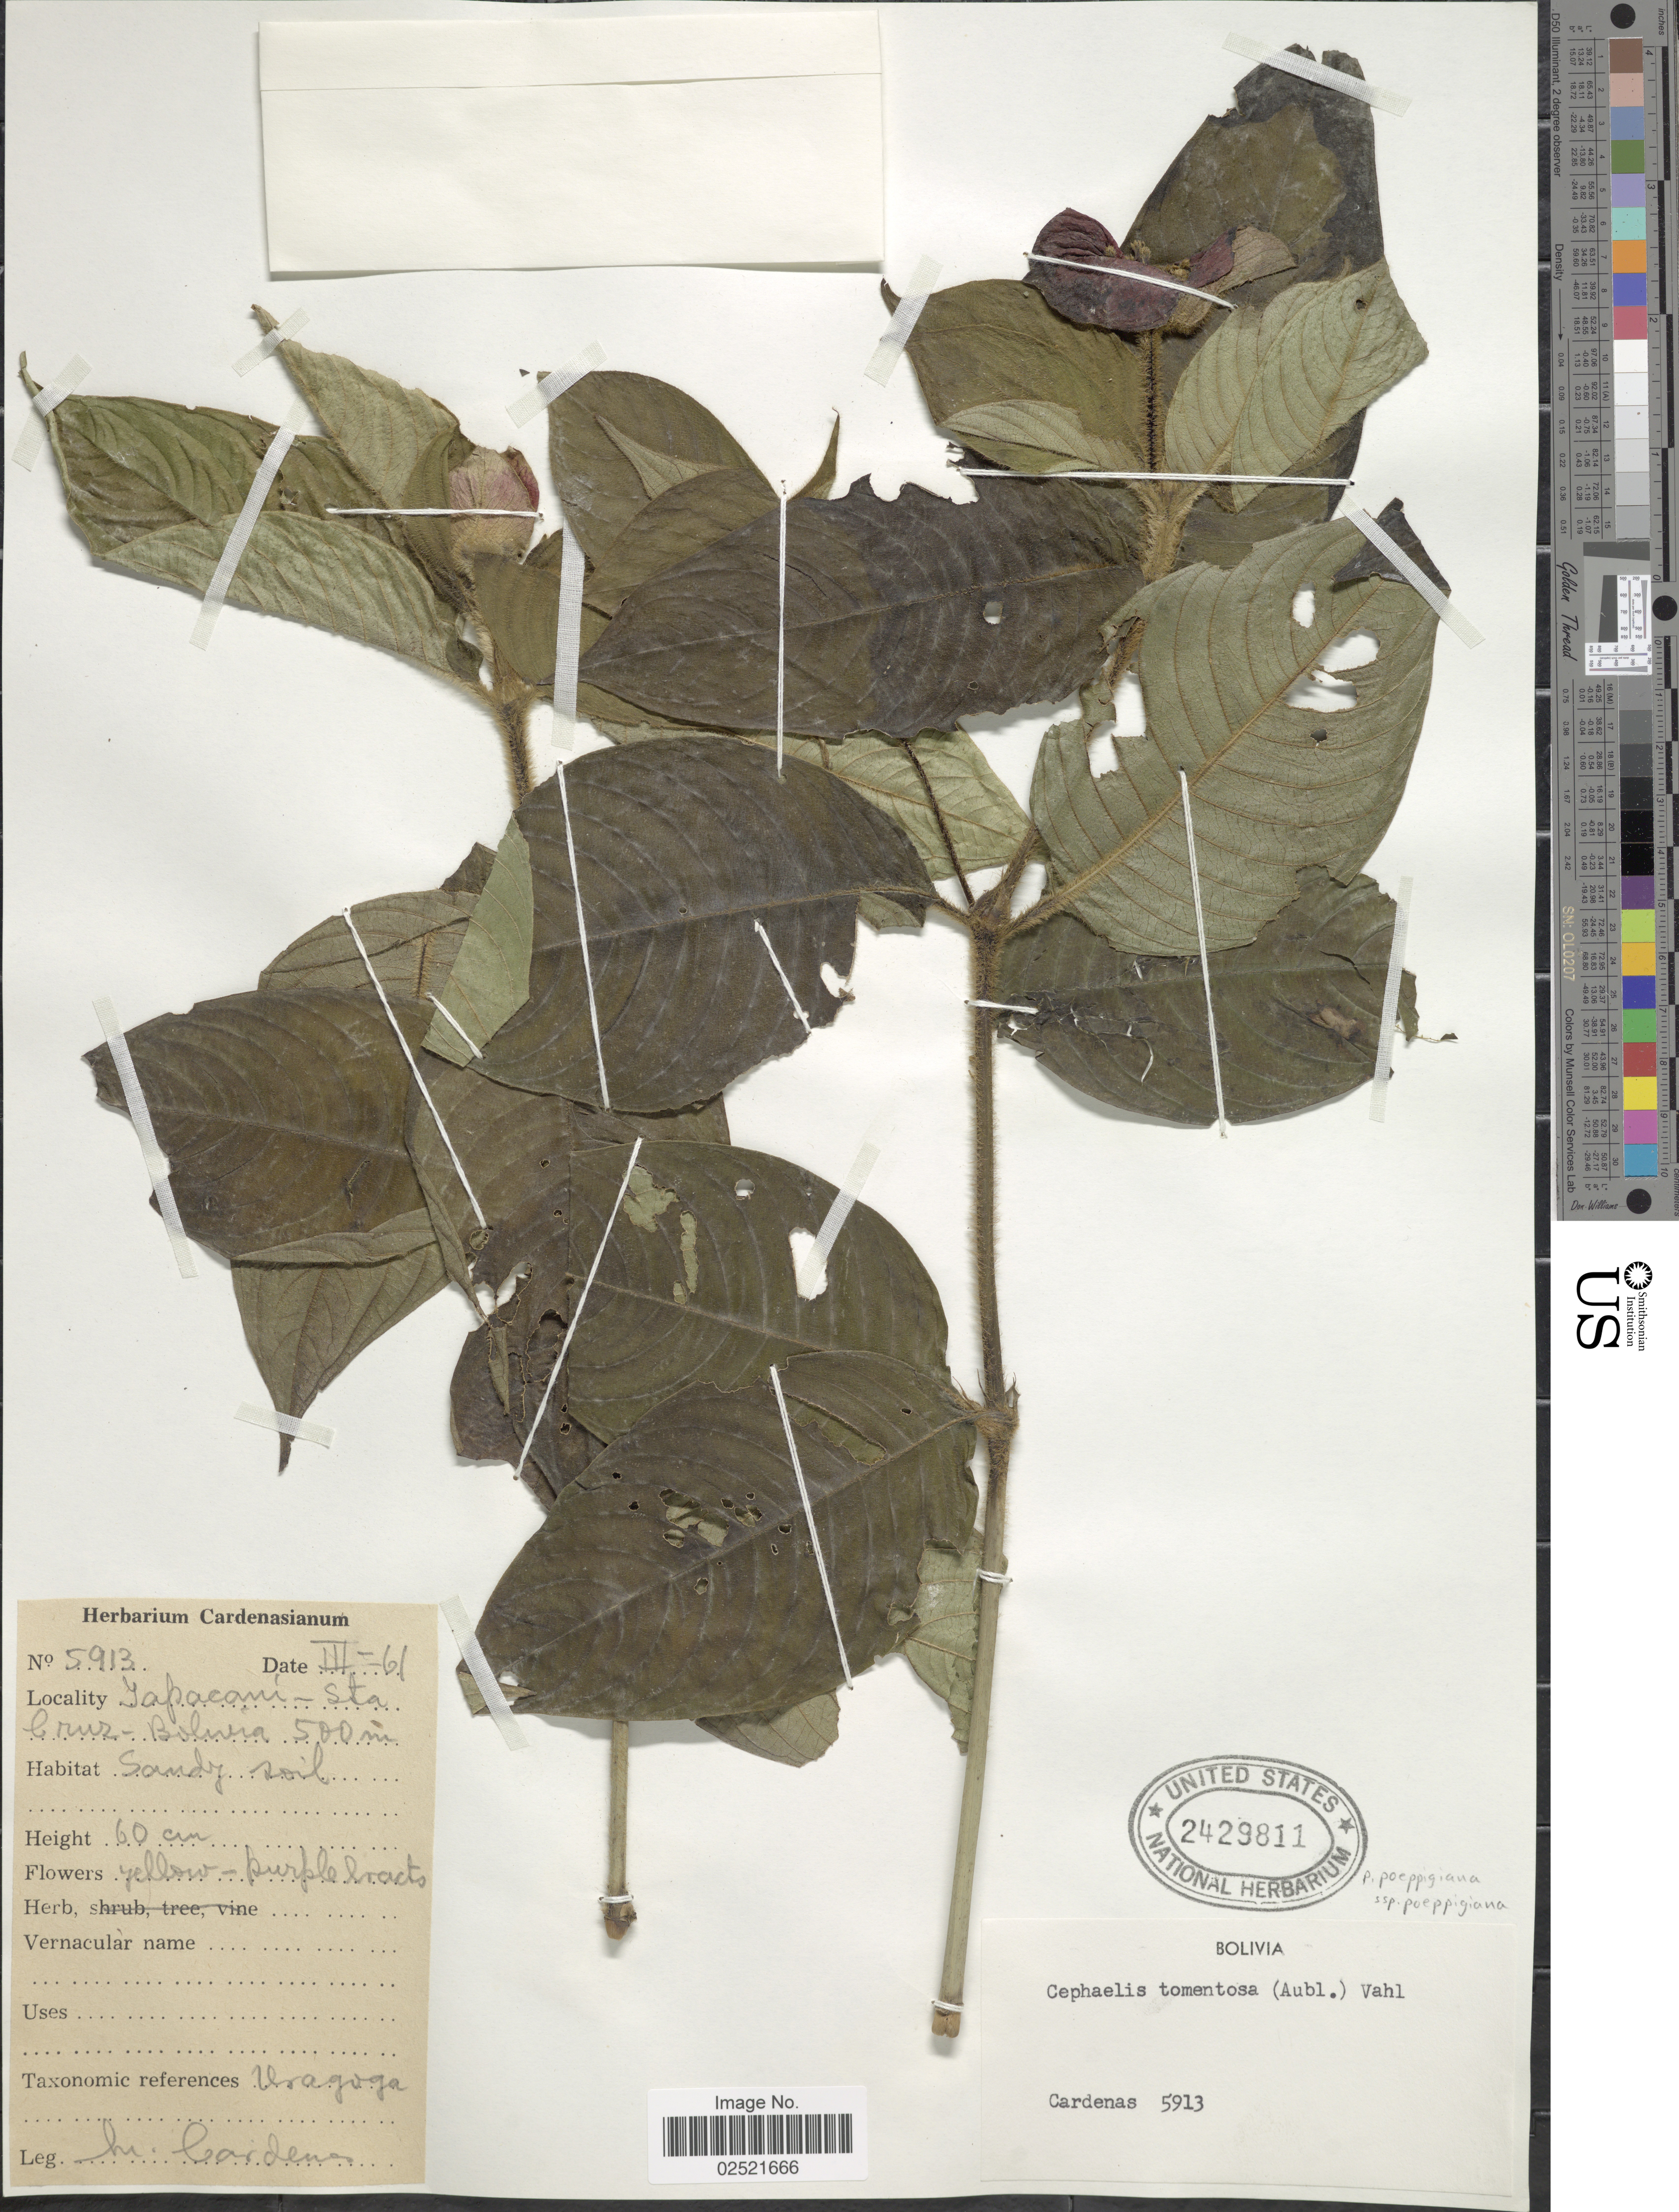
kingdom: Plantae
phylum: Tracheophyta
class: Magnoliopsida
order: Gentianales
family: Rubiaceae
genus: Psychotria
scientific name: Psychotria poeppigiana subsp. poeppigiana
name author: Müll. Arg.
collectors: M. Cárdenas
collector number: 5913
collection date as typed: Transcribed d/m/y: /3/61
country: Bolivia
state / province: Santa Cruz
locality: Yapacani.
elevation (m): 500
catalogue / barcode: US 2429811